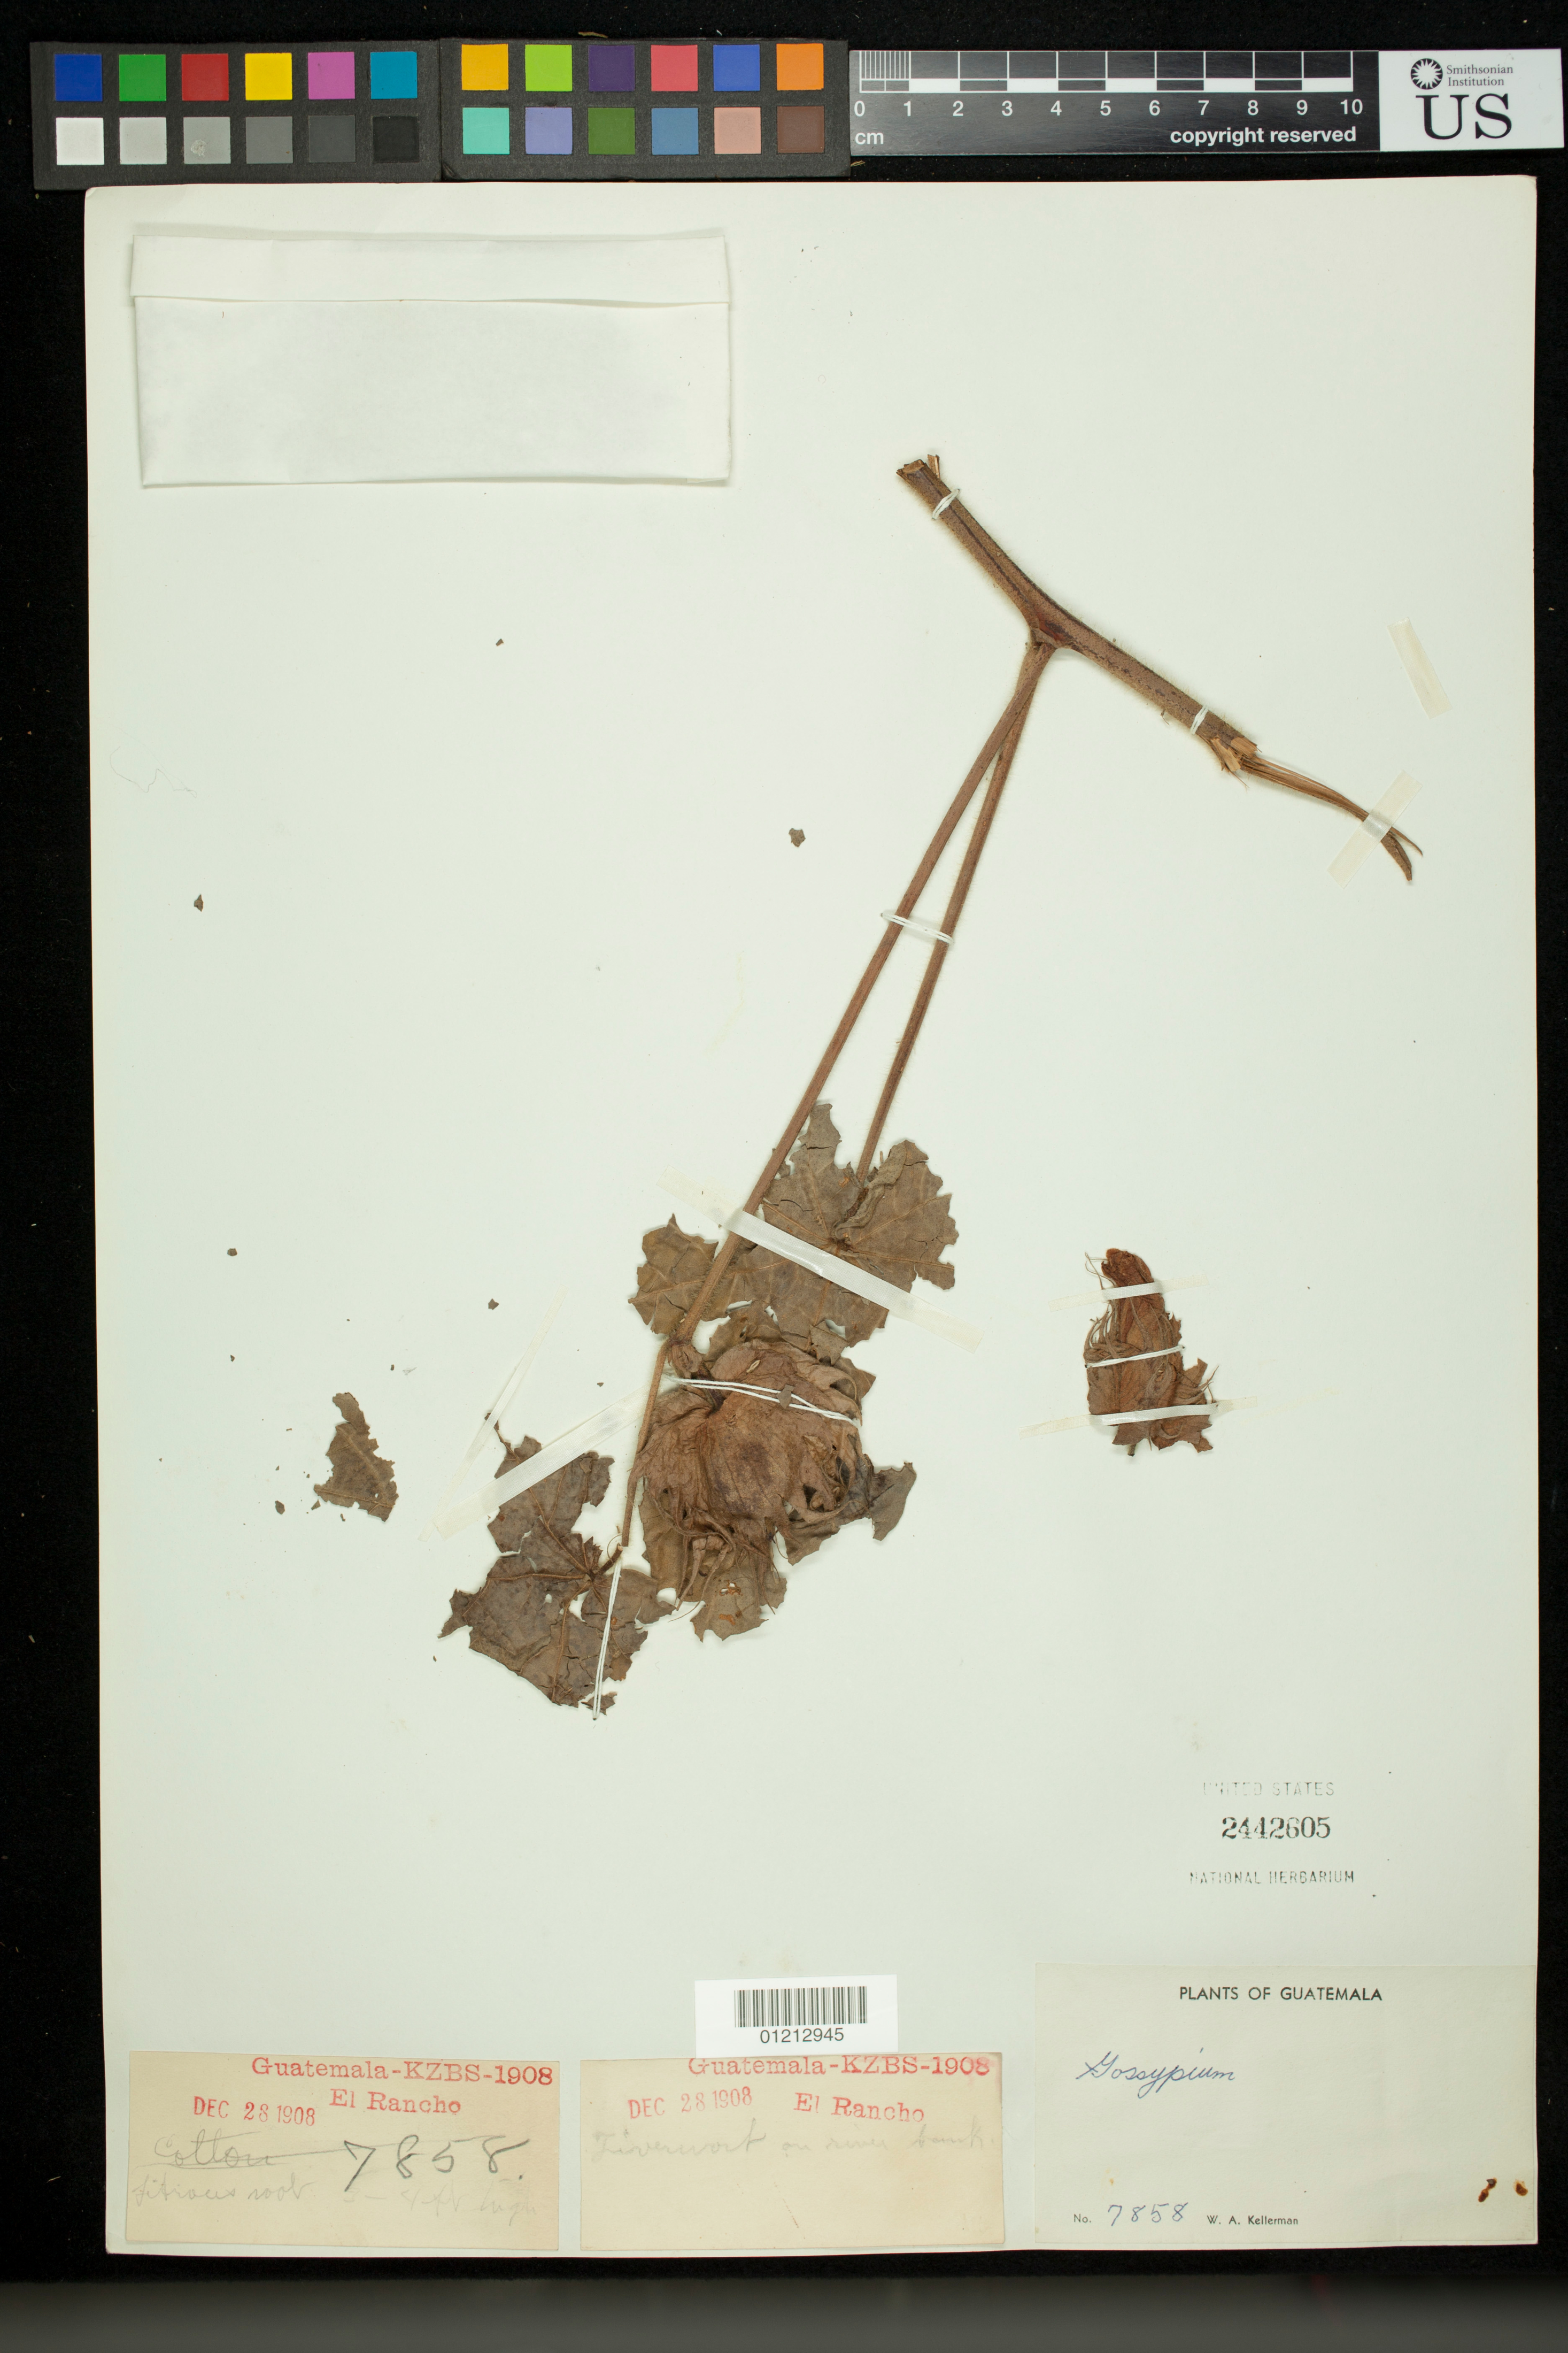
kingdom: Plantae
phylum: Tracheophyta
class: Magnoliopsida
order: Malvales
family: Malvaceae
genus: Gossypium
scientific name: Gossypium sp.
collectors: W. A. Kellerman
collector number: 7858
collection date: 1908-12-28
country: Guatemala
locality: on river bank, El Rancho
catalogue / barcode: US 2442605